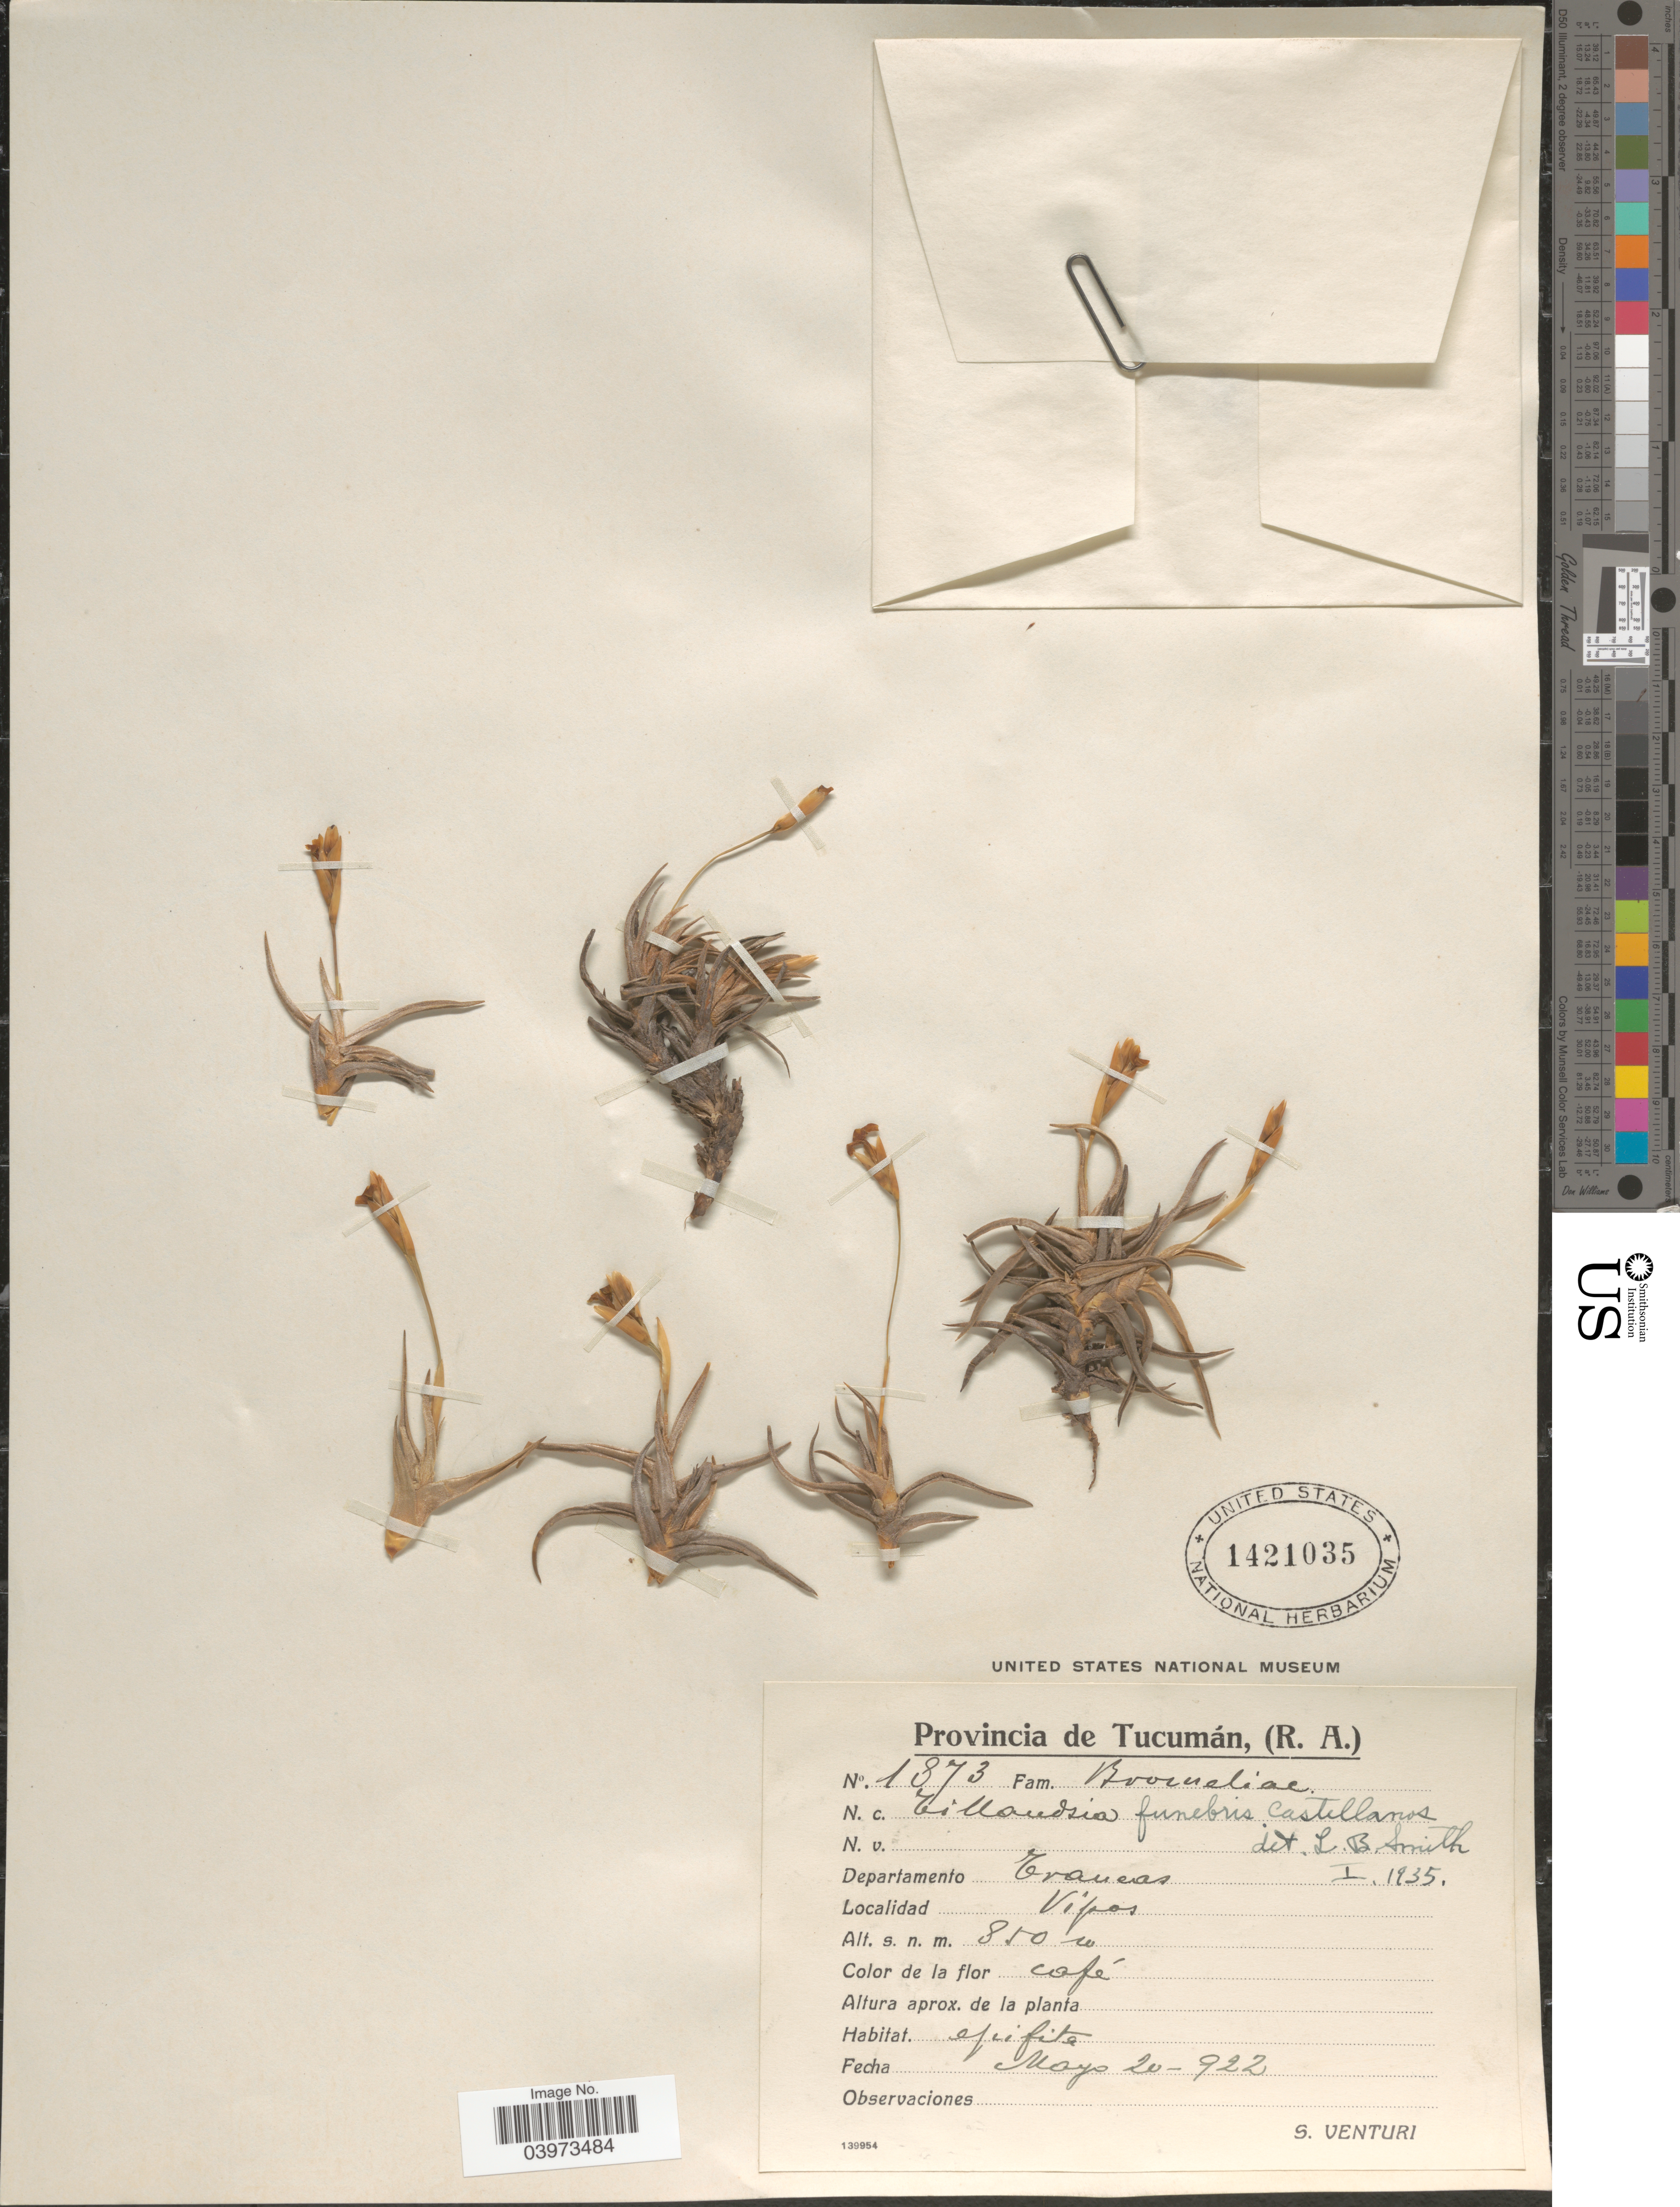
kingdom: Plantae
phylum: Tracheophyta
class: Liliopsida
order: Poales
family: Bromeliaceae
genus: Tillandsia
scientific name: Tillandsia funebris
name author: A. Cast.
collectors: S. Venturi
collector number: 1873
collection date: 1922-05-20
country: Argentina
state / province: Tucuman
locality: Departamento Traucas. Vipos.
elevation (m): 850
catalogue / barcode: US 1421035